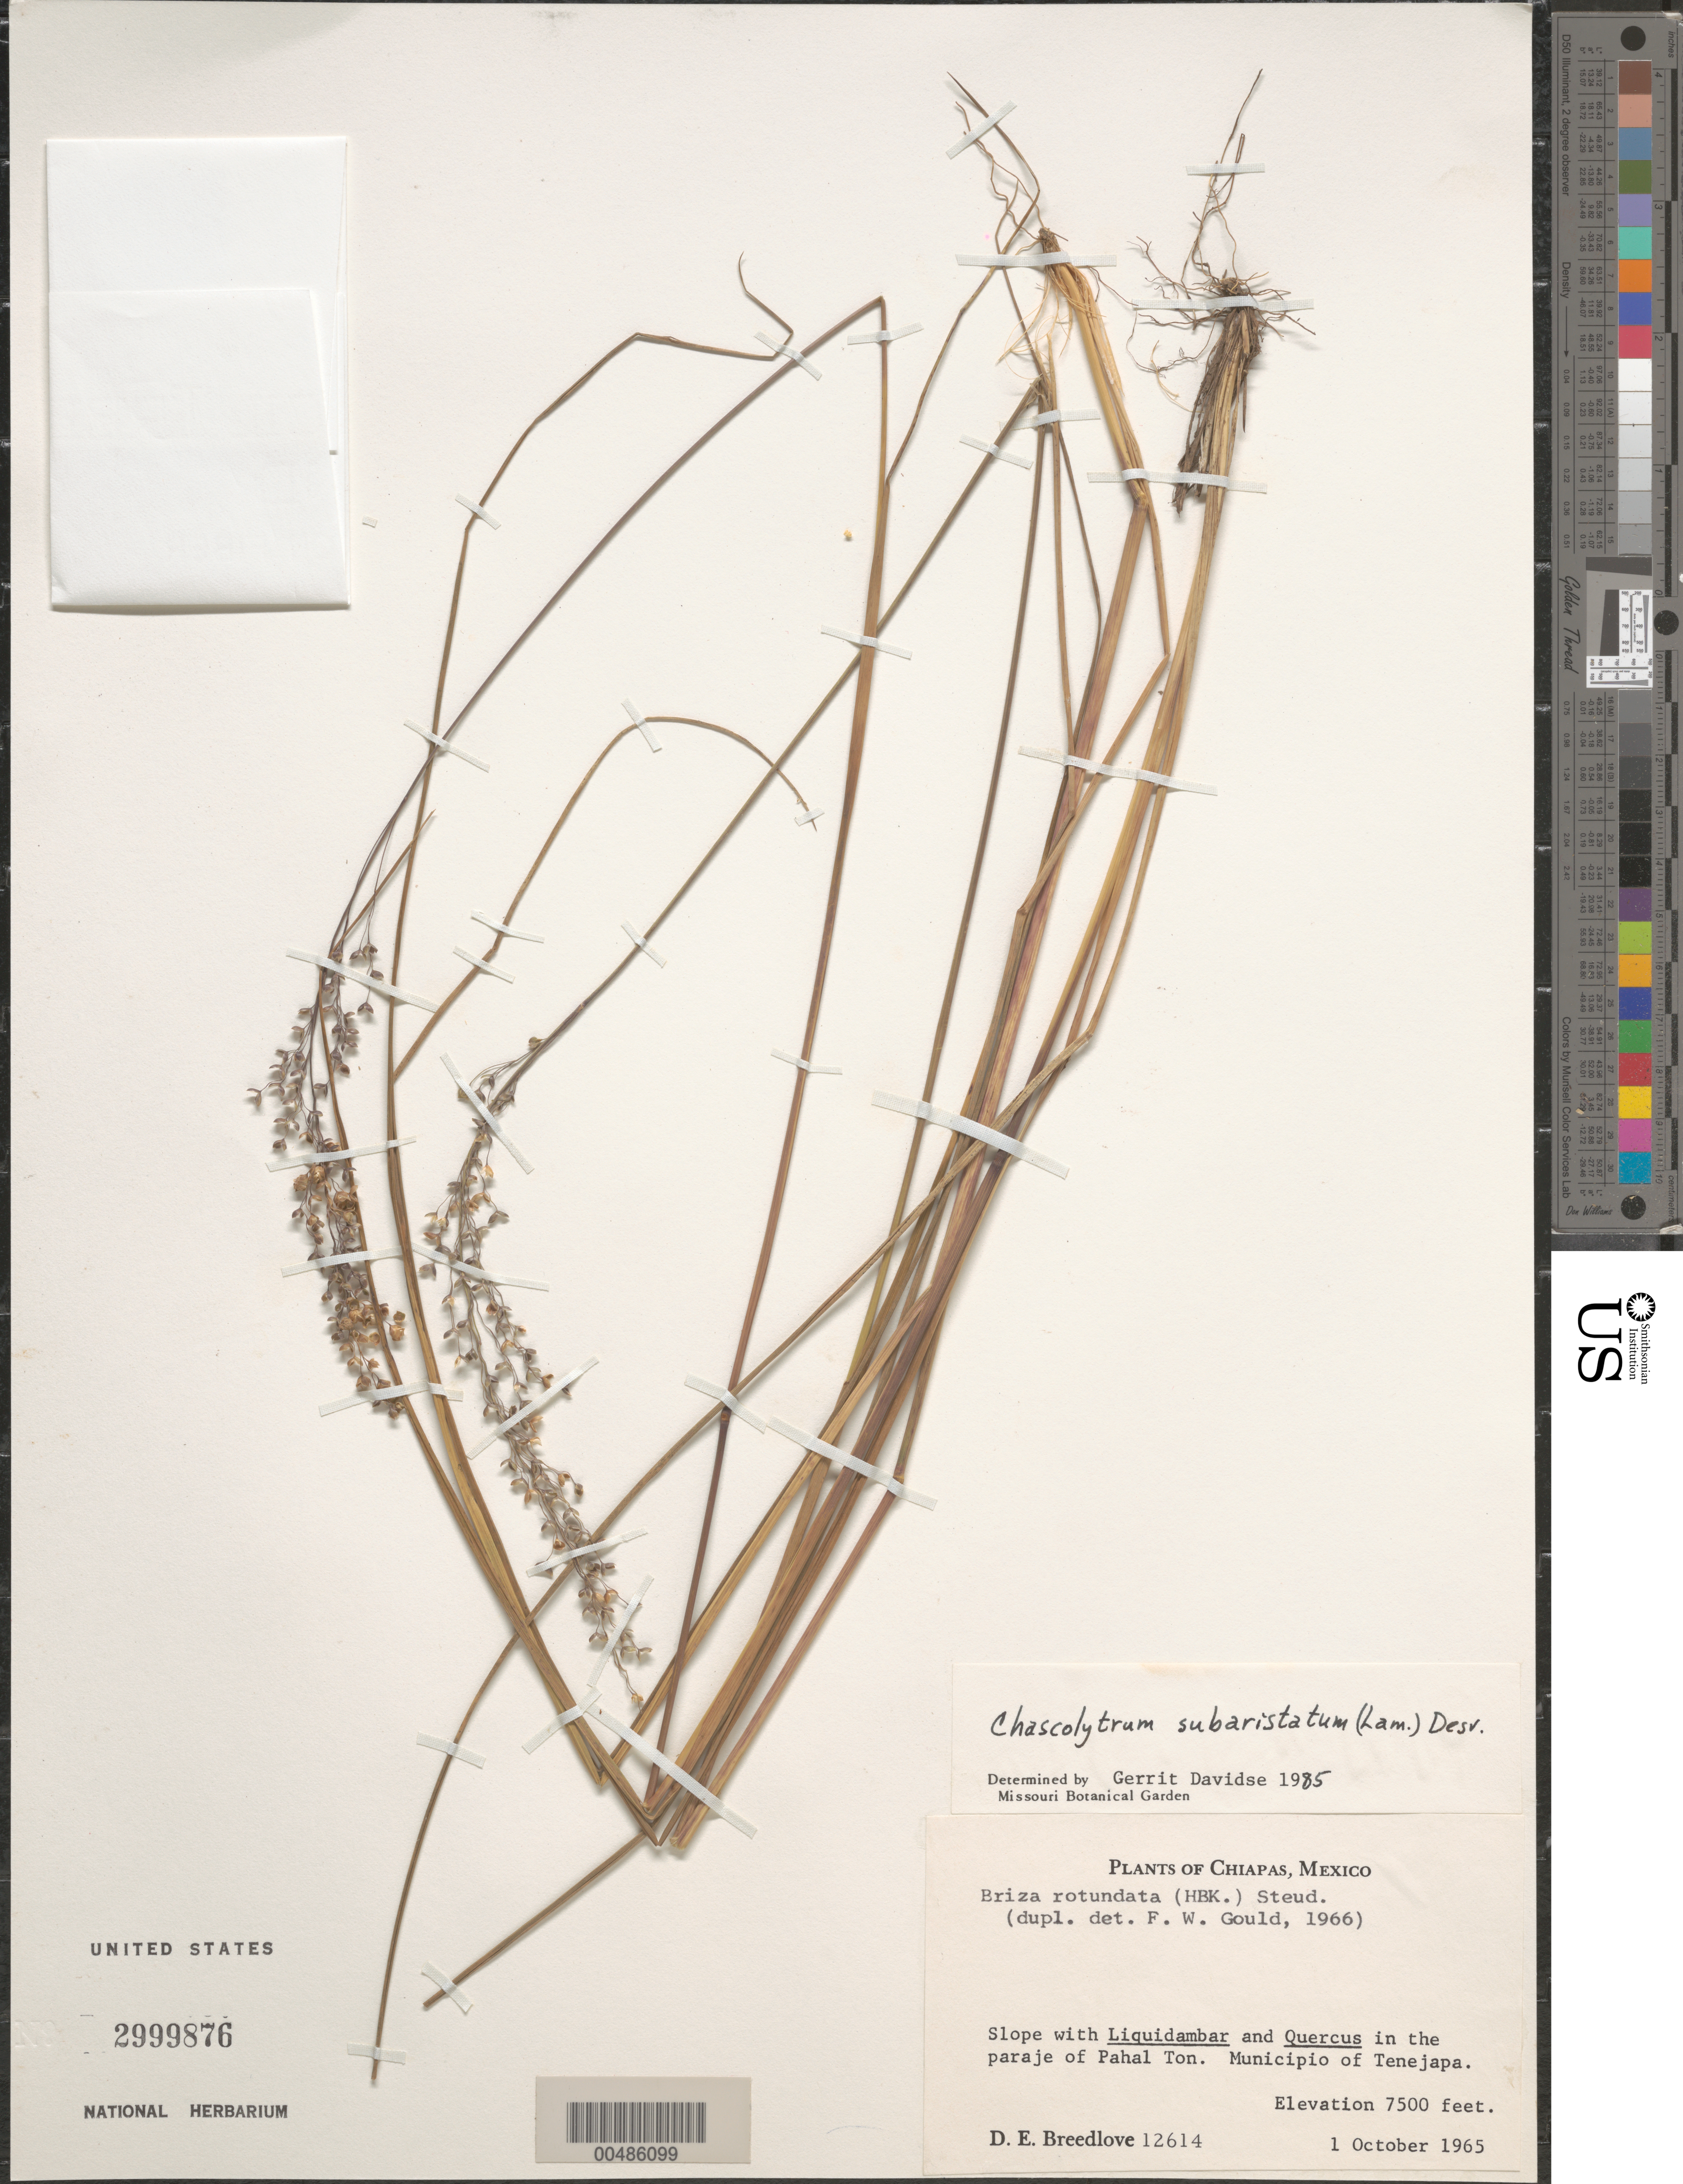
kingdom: Plantae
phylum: Tracheophyta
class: Liliopsida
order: Poales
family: Poaceae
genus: Chascolytrum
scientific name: Chascolytrum subaristatum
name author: (Lam.) Desv.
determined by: Davidse, Gerrit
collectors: D. E. Breedlove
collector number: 12614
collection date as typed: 1 Oct 1965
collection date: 1965-10-01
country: Mexico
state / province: Chiapas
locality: In the paraje of Pahal Ton, Municipio of Tenejapa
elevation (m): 2286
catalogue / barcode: US 2999876